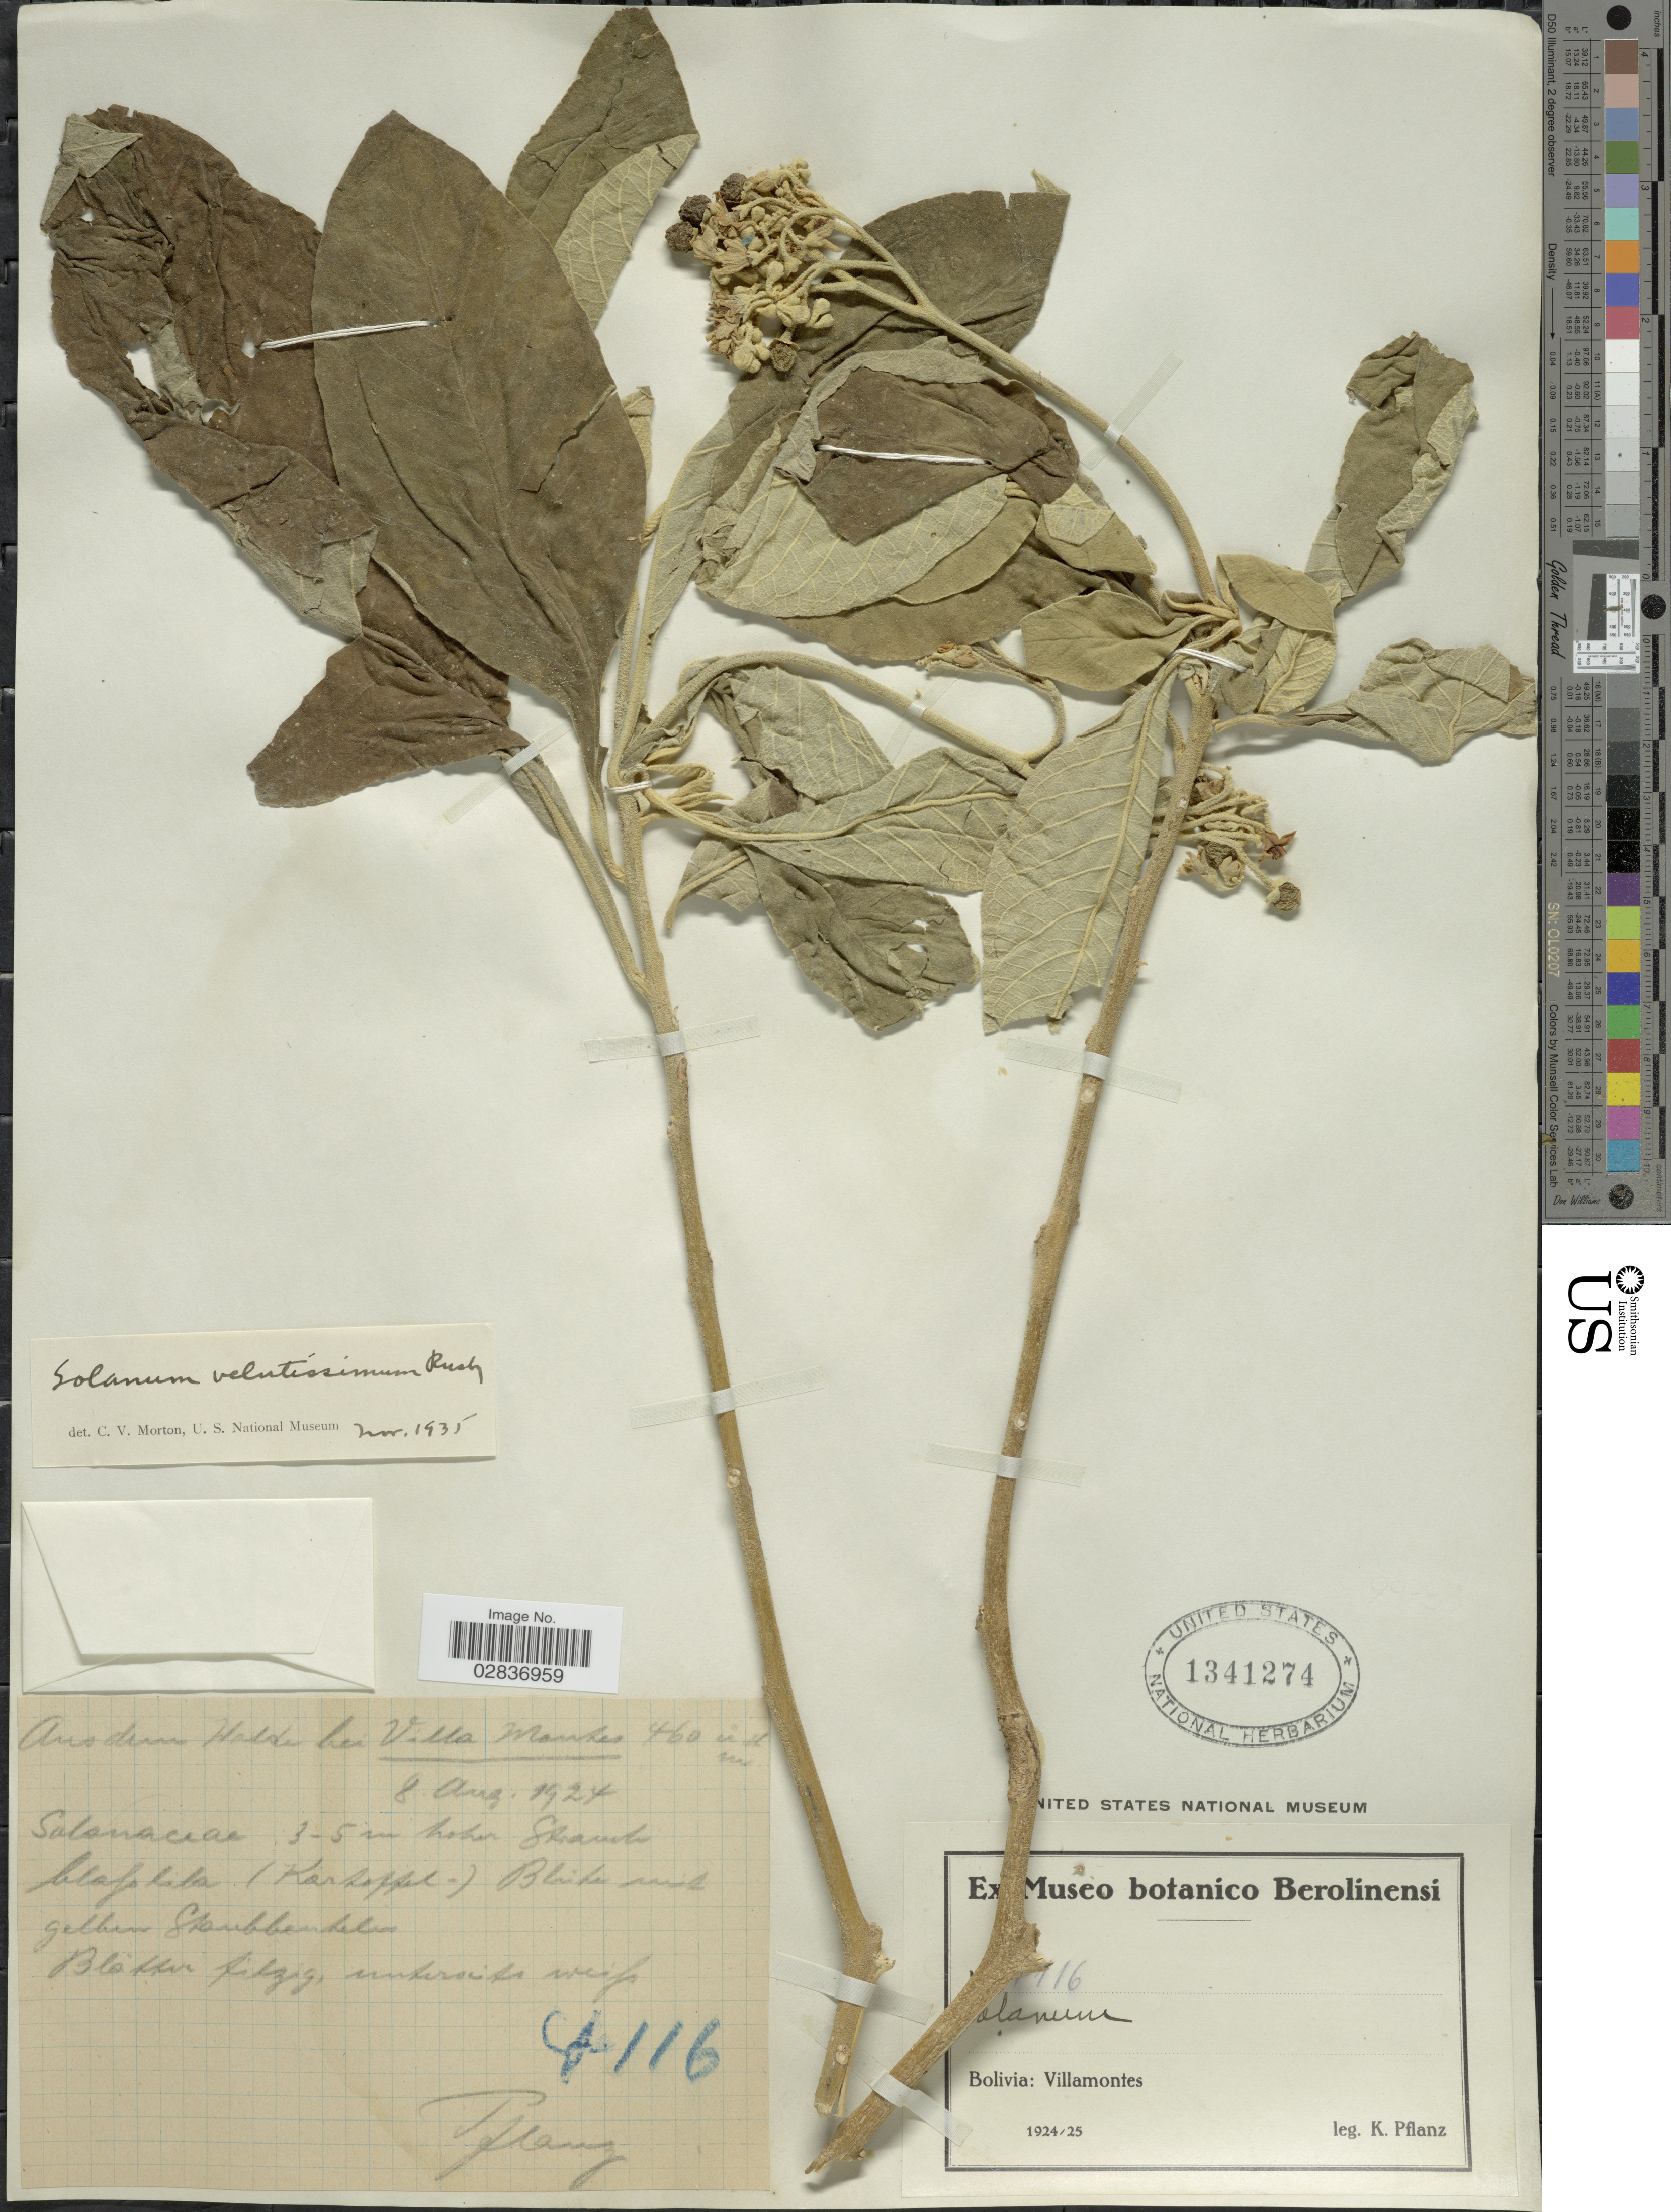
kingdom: Plantae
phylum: Tracheophyta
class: Magnoliopsida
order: Solanales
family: Solanaceae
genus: Solanum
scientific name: Solanum velutissimum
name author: Rusby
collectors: K. Pflanz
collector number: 116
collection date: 1924-08-08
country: Bolivia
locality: Villamontes.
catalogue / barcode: US 1341274